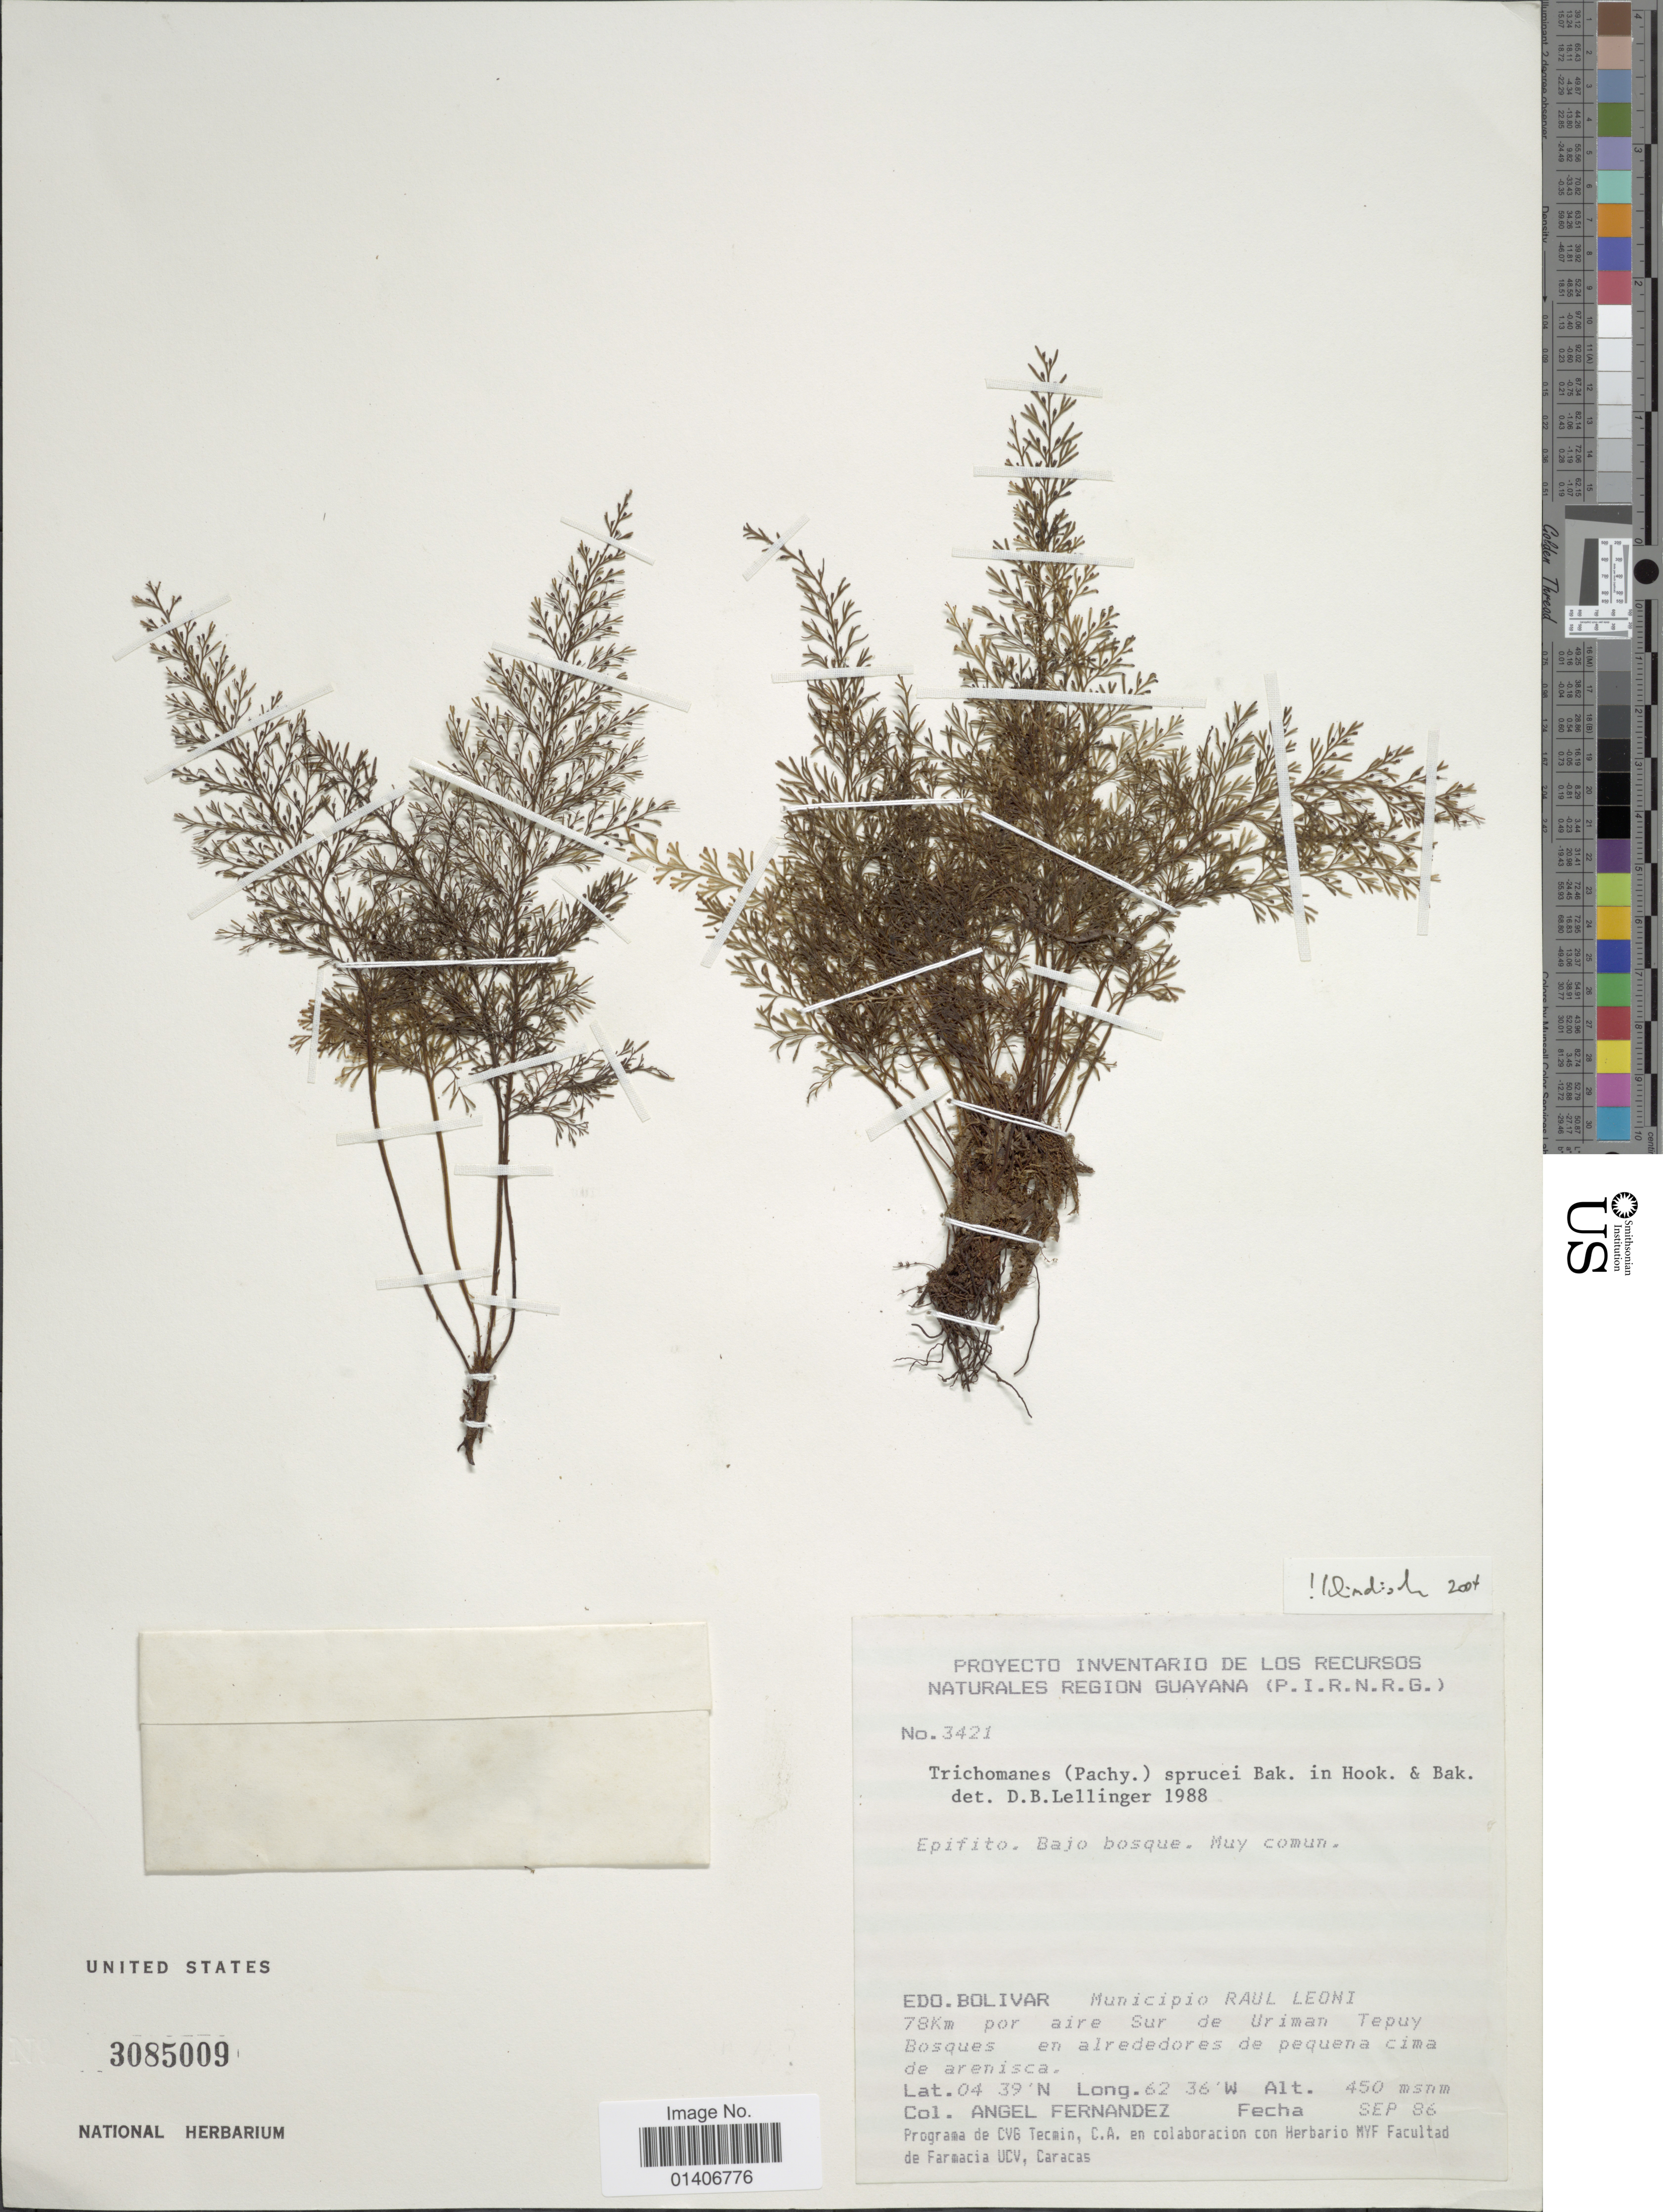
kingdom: Plantae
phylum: Tracheophyta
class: Polypodiopsida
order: Hymenophyllales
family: Hymenophyllaceae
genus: Abrodictyum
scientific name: Abrodictyum sprucei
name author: (Baker) Ebihara & Dubuisson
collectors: Á. Fernández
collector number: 3421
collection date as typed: Transcribed d/m/y: /9/86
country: Venezuela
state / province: Bolivar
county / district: Angostura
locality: Municipio Raúl Leoni [=Angostura]. 78Km por aire Sur de Uriman Tepuy Bosques en alrededores de pequena cima de arenisca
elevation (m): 450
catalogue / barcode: US 3085009